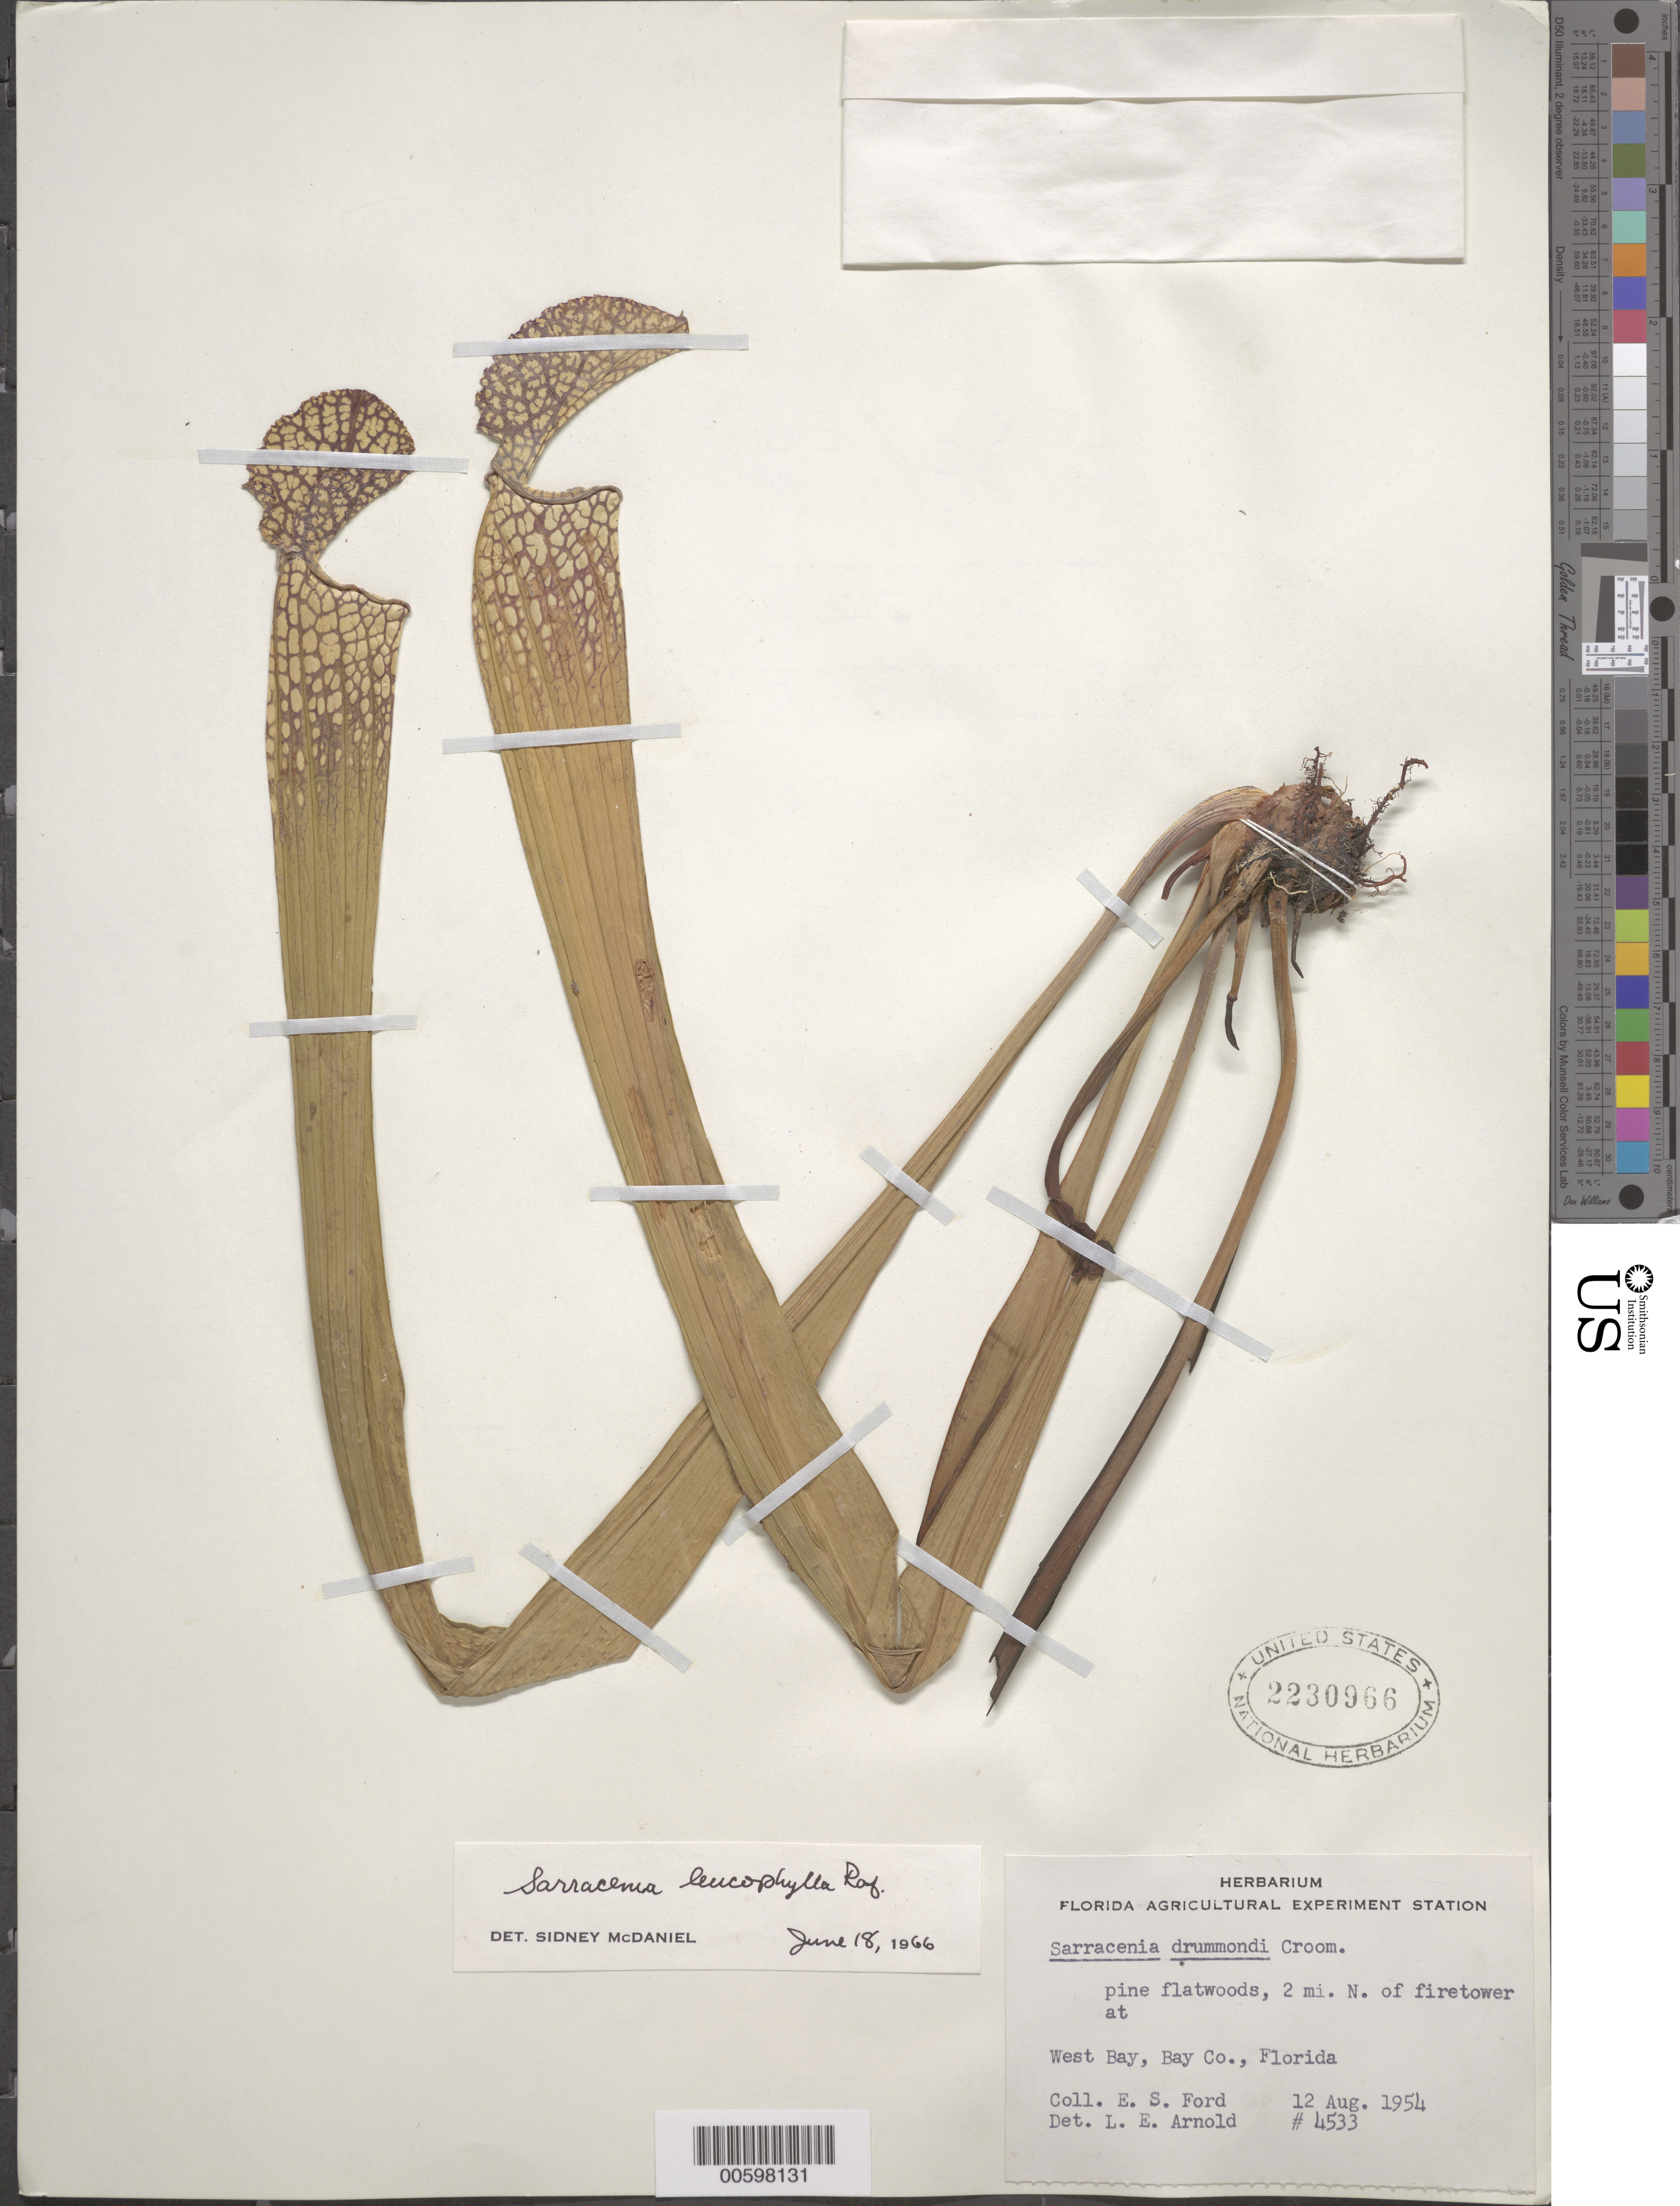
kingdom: Plantae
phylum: Tracheophyta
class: Magnoliopsida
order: Ericales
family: Sarraceniaceae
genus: Sarracenia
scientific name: Sarracenia leucophylla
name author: Raf.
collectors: E. Ford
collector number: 4533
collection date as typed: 12 Aug 1954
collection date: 1954-08-12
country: United States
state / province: Florida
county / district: Bay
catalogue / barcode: US 2230966